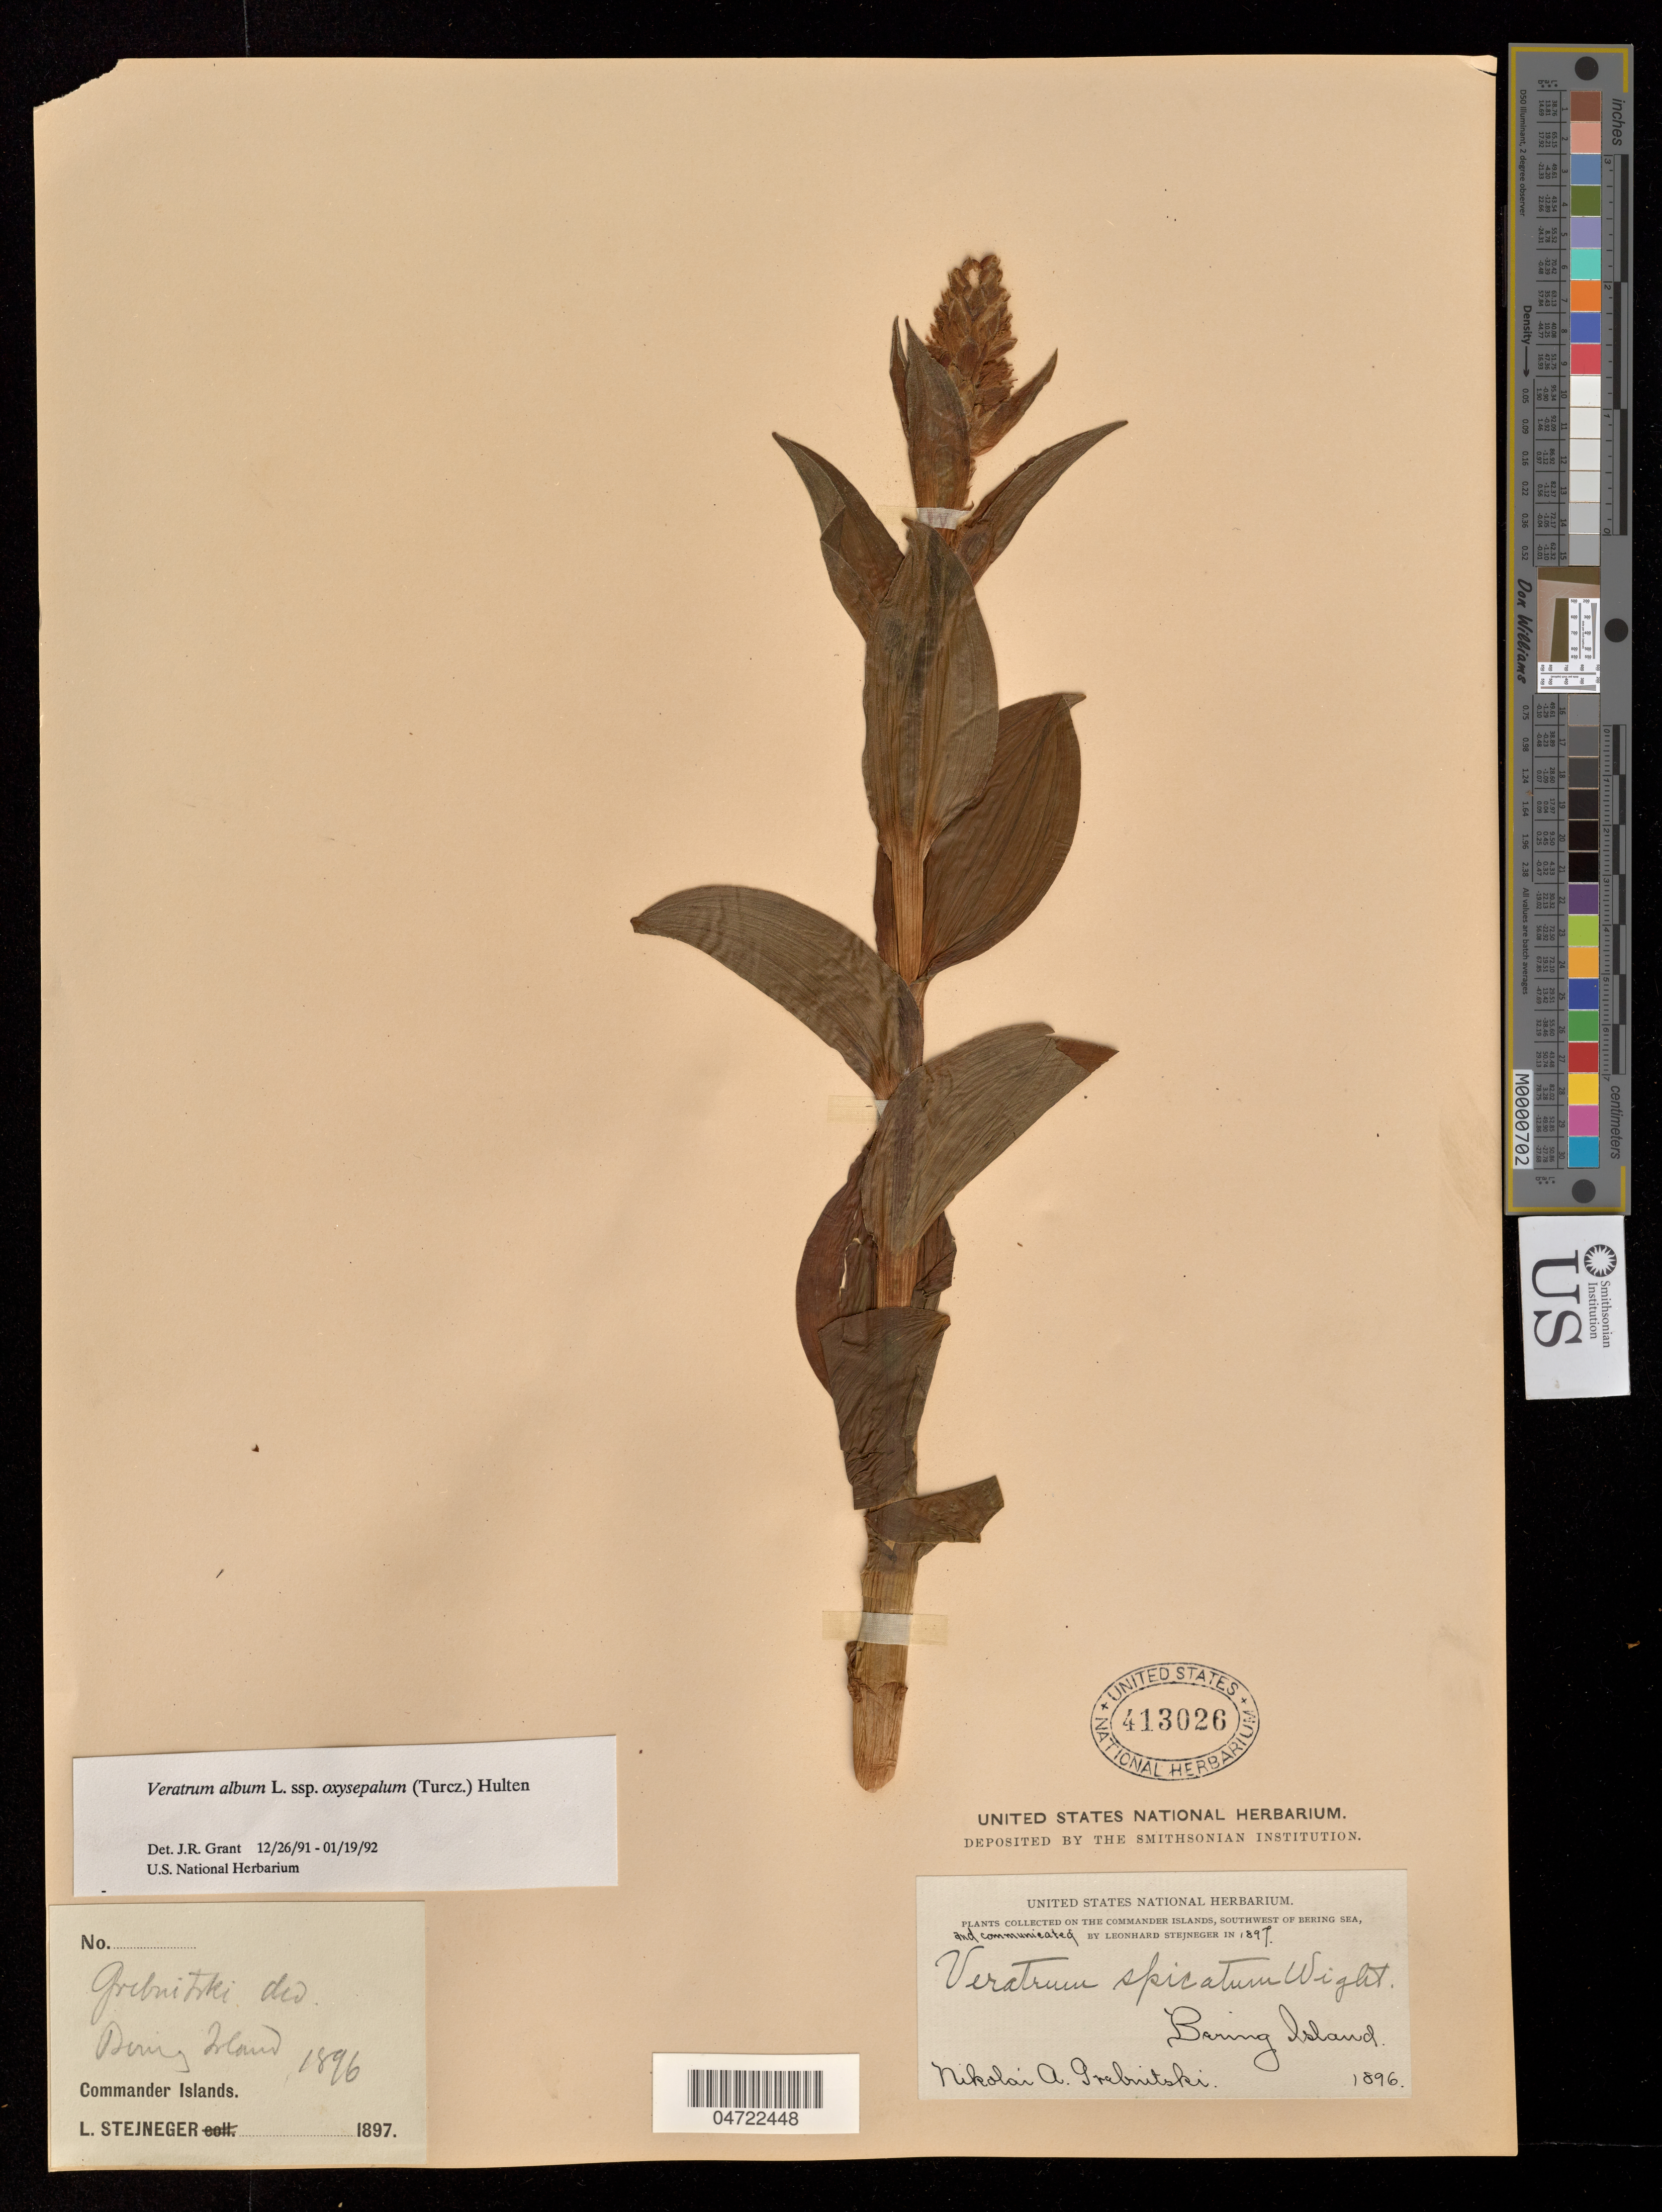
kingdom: Plantae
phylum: Tracheophyta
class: Liliopsida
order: Liliales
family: Melanthiaceae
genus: Veratrum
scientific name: Veratrum album subsp. oxysepalum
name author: (Turcz.) Hultén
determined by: Grant, J. R., (SWITZERLAND)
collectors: L. Stejneger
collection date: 1896/1897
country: Russian Federation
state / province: Kamchatka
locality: Commander Islands, Southwest of Bering Sea. Bering Island.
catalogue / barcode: US 413026